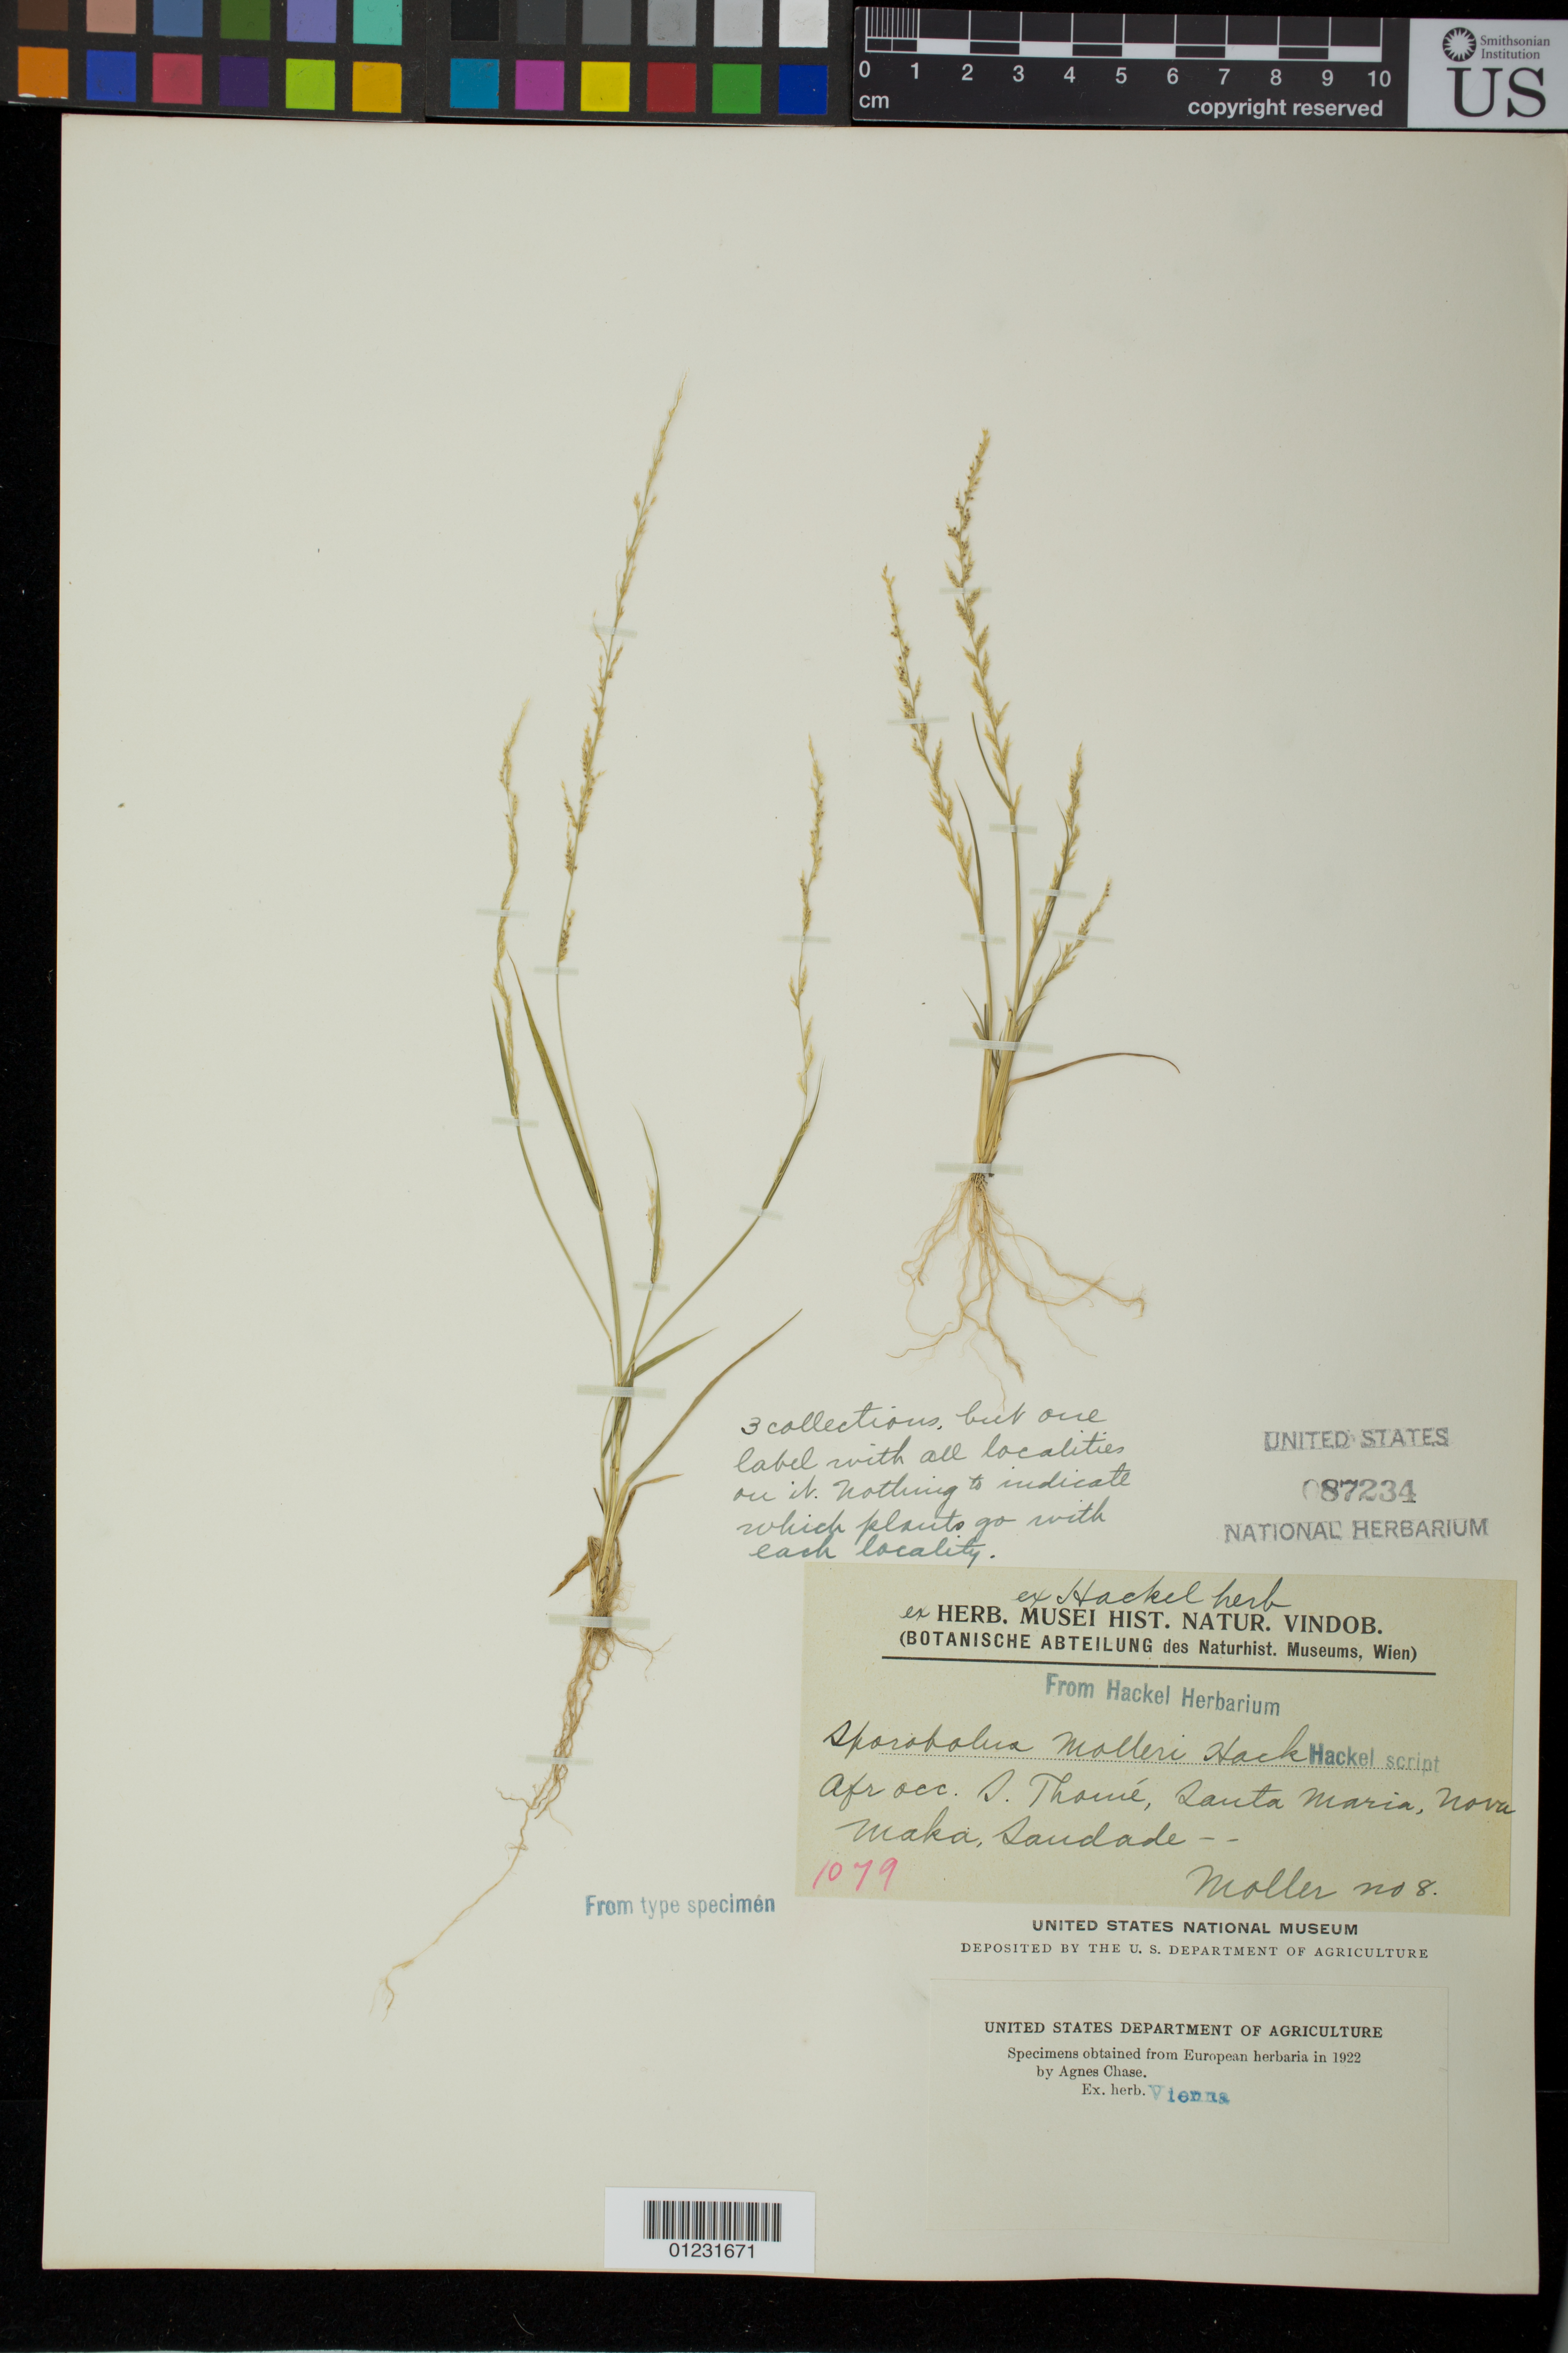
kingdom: Plantae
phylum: Tracheophyta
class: Liliopsida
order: Poales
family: Poaceae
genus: Sporobolus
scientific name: Sporobolus molleri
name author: Hack.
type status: Type Collection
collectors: A. Moller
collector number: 8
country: Sao Tome and Principe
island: São Tomé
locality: Afr. occ., S. Tomé, Santa Maria, Nova Moka, Saudade.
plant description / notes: Fragmentary material of type specimen ex herb. Hackel (Vienna).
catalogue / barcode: US 87234